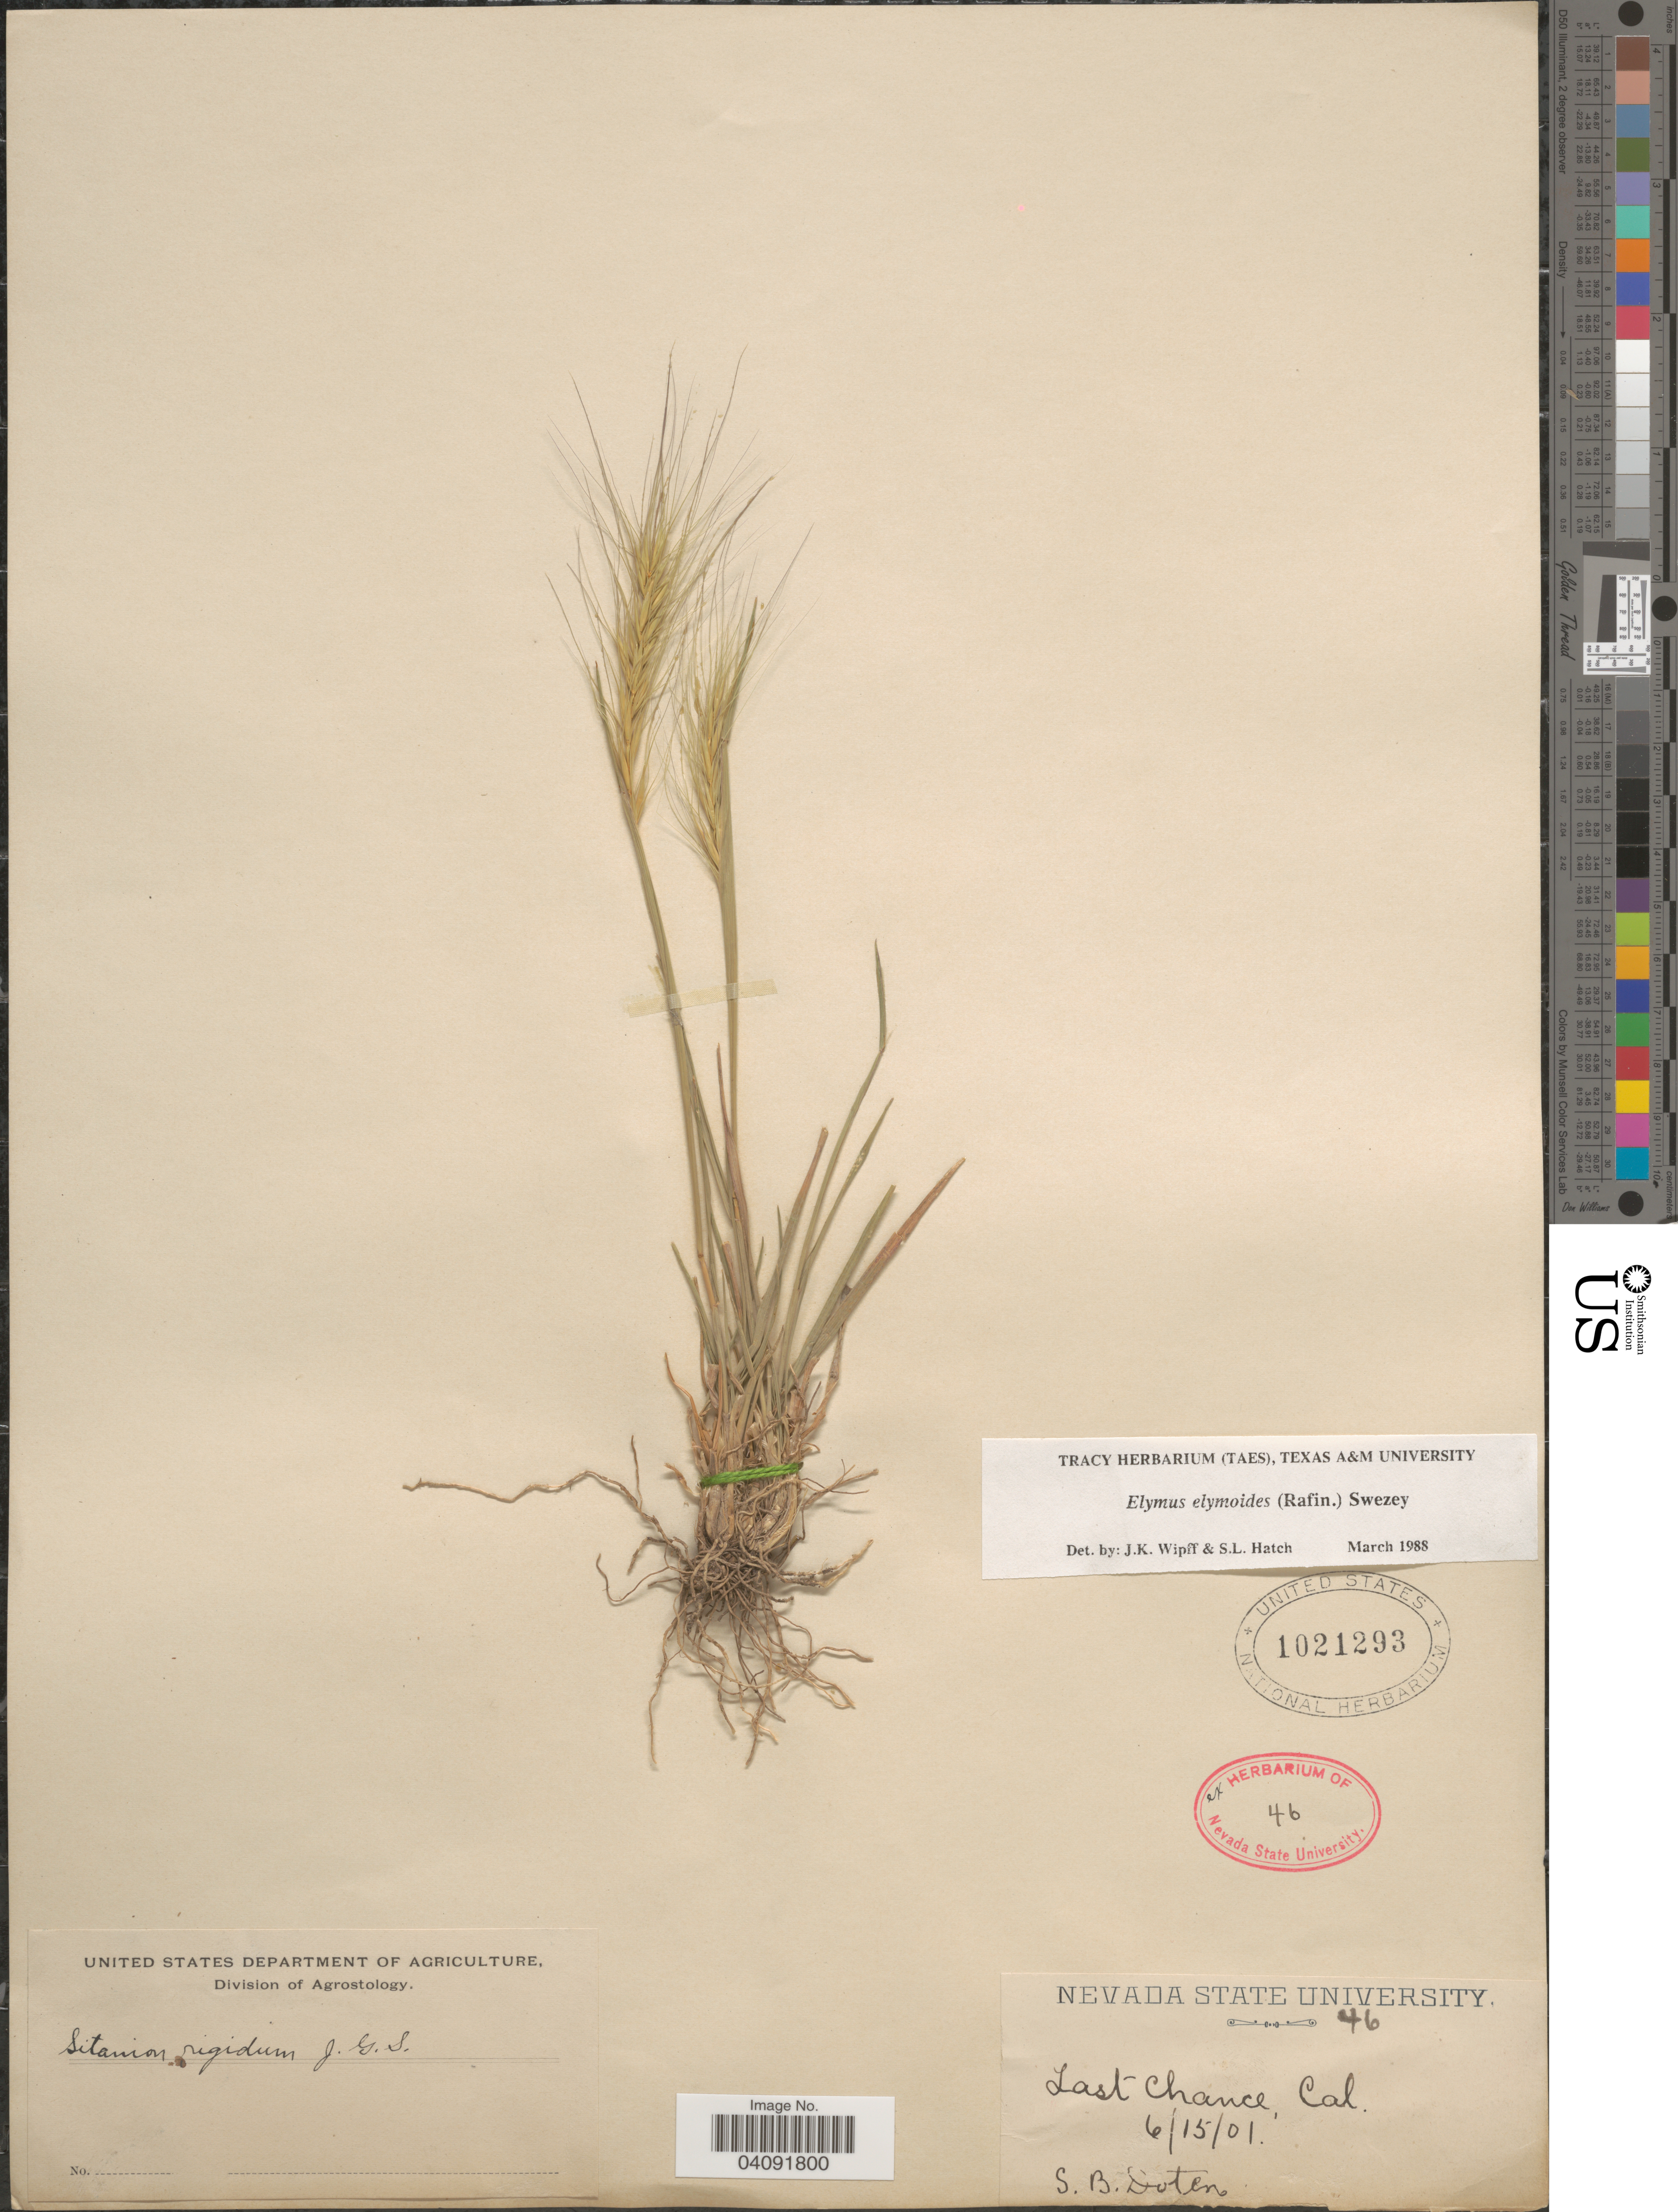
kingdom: Plantae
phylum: Tracheophyta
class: Liliopsida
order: Poales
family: Poaceae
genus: Elymus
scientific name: Elymus elymoides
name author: (Raf.) Swezey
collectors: S. Doten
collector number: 46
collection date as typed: Transcribed d/m/y: 15/6/1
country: United States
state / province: California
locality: Last Chance.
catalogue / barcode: US 1021293